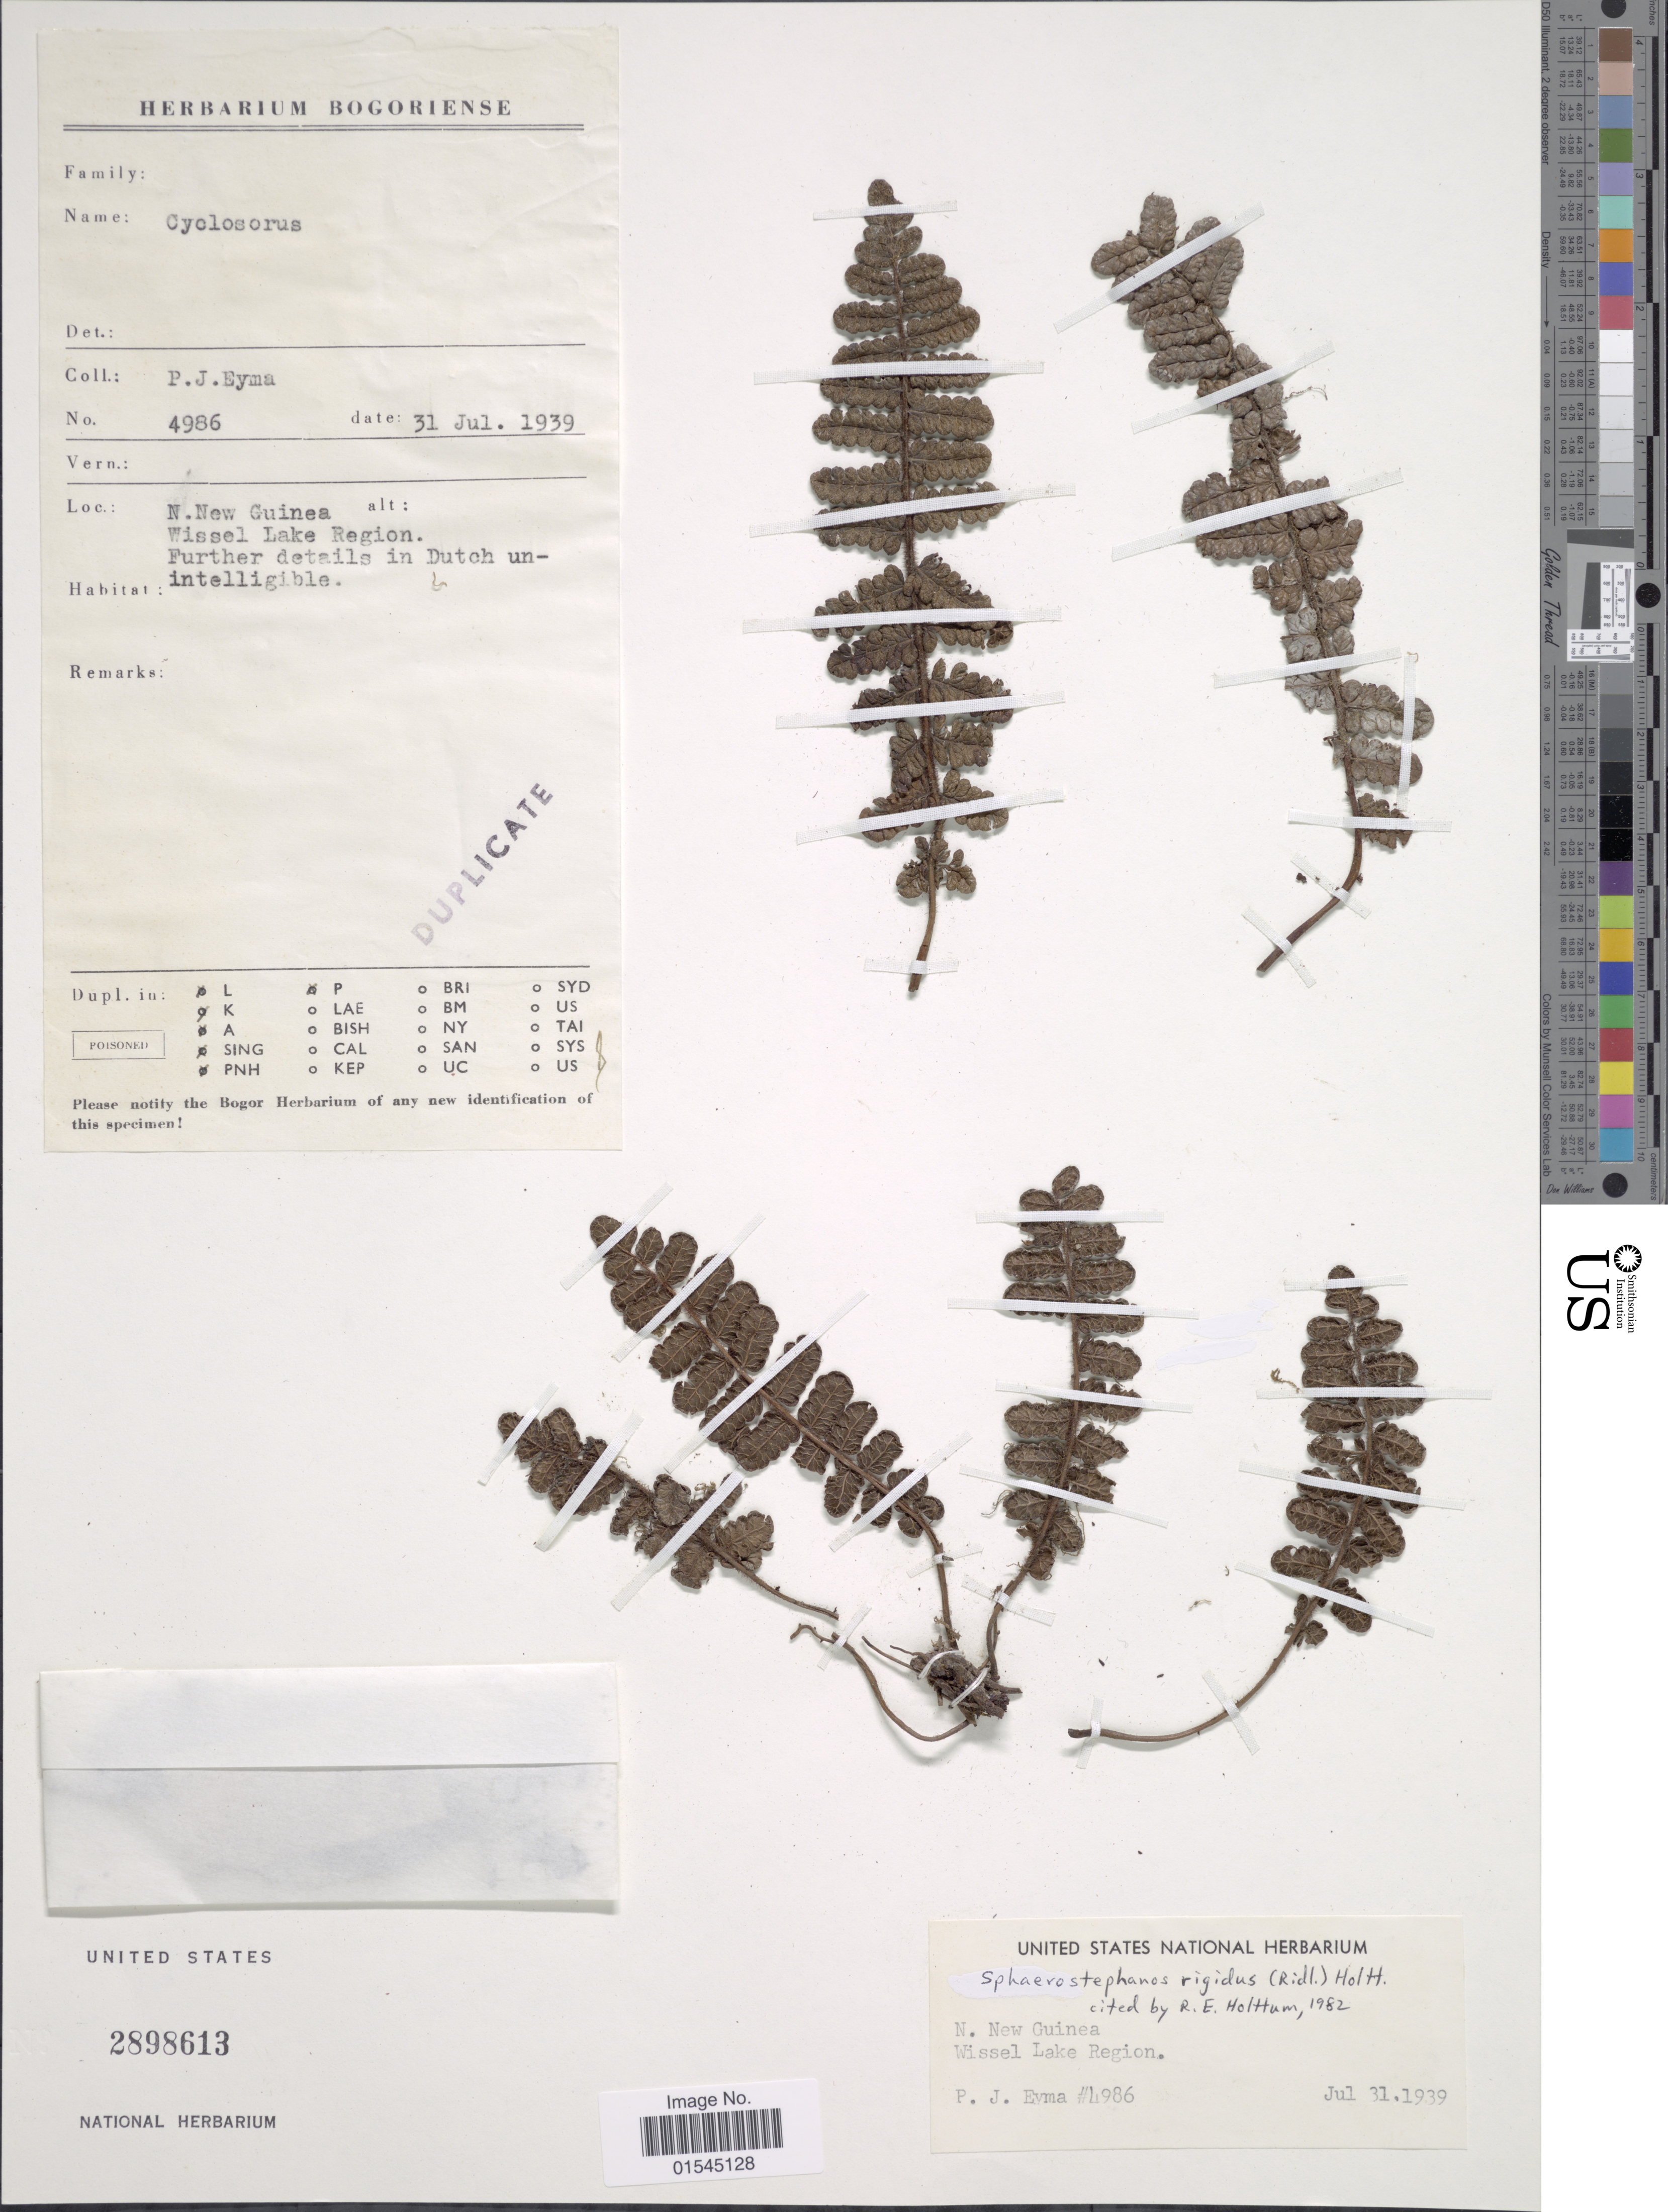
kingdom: Plantae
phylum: Tracheophyta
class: Polypodiopsida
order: Polypodiales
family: Thelypteridaceae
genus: Sphaerostephanos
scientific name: Sphaerostephanos rigidus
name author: (Ridl.) Holttum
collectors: P. J. Eyma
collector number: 4986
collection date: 1939-07-31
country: Papua New Guinea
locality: N. New Guinea. Wissel Lake Region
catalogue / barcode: US 2898613